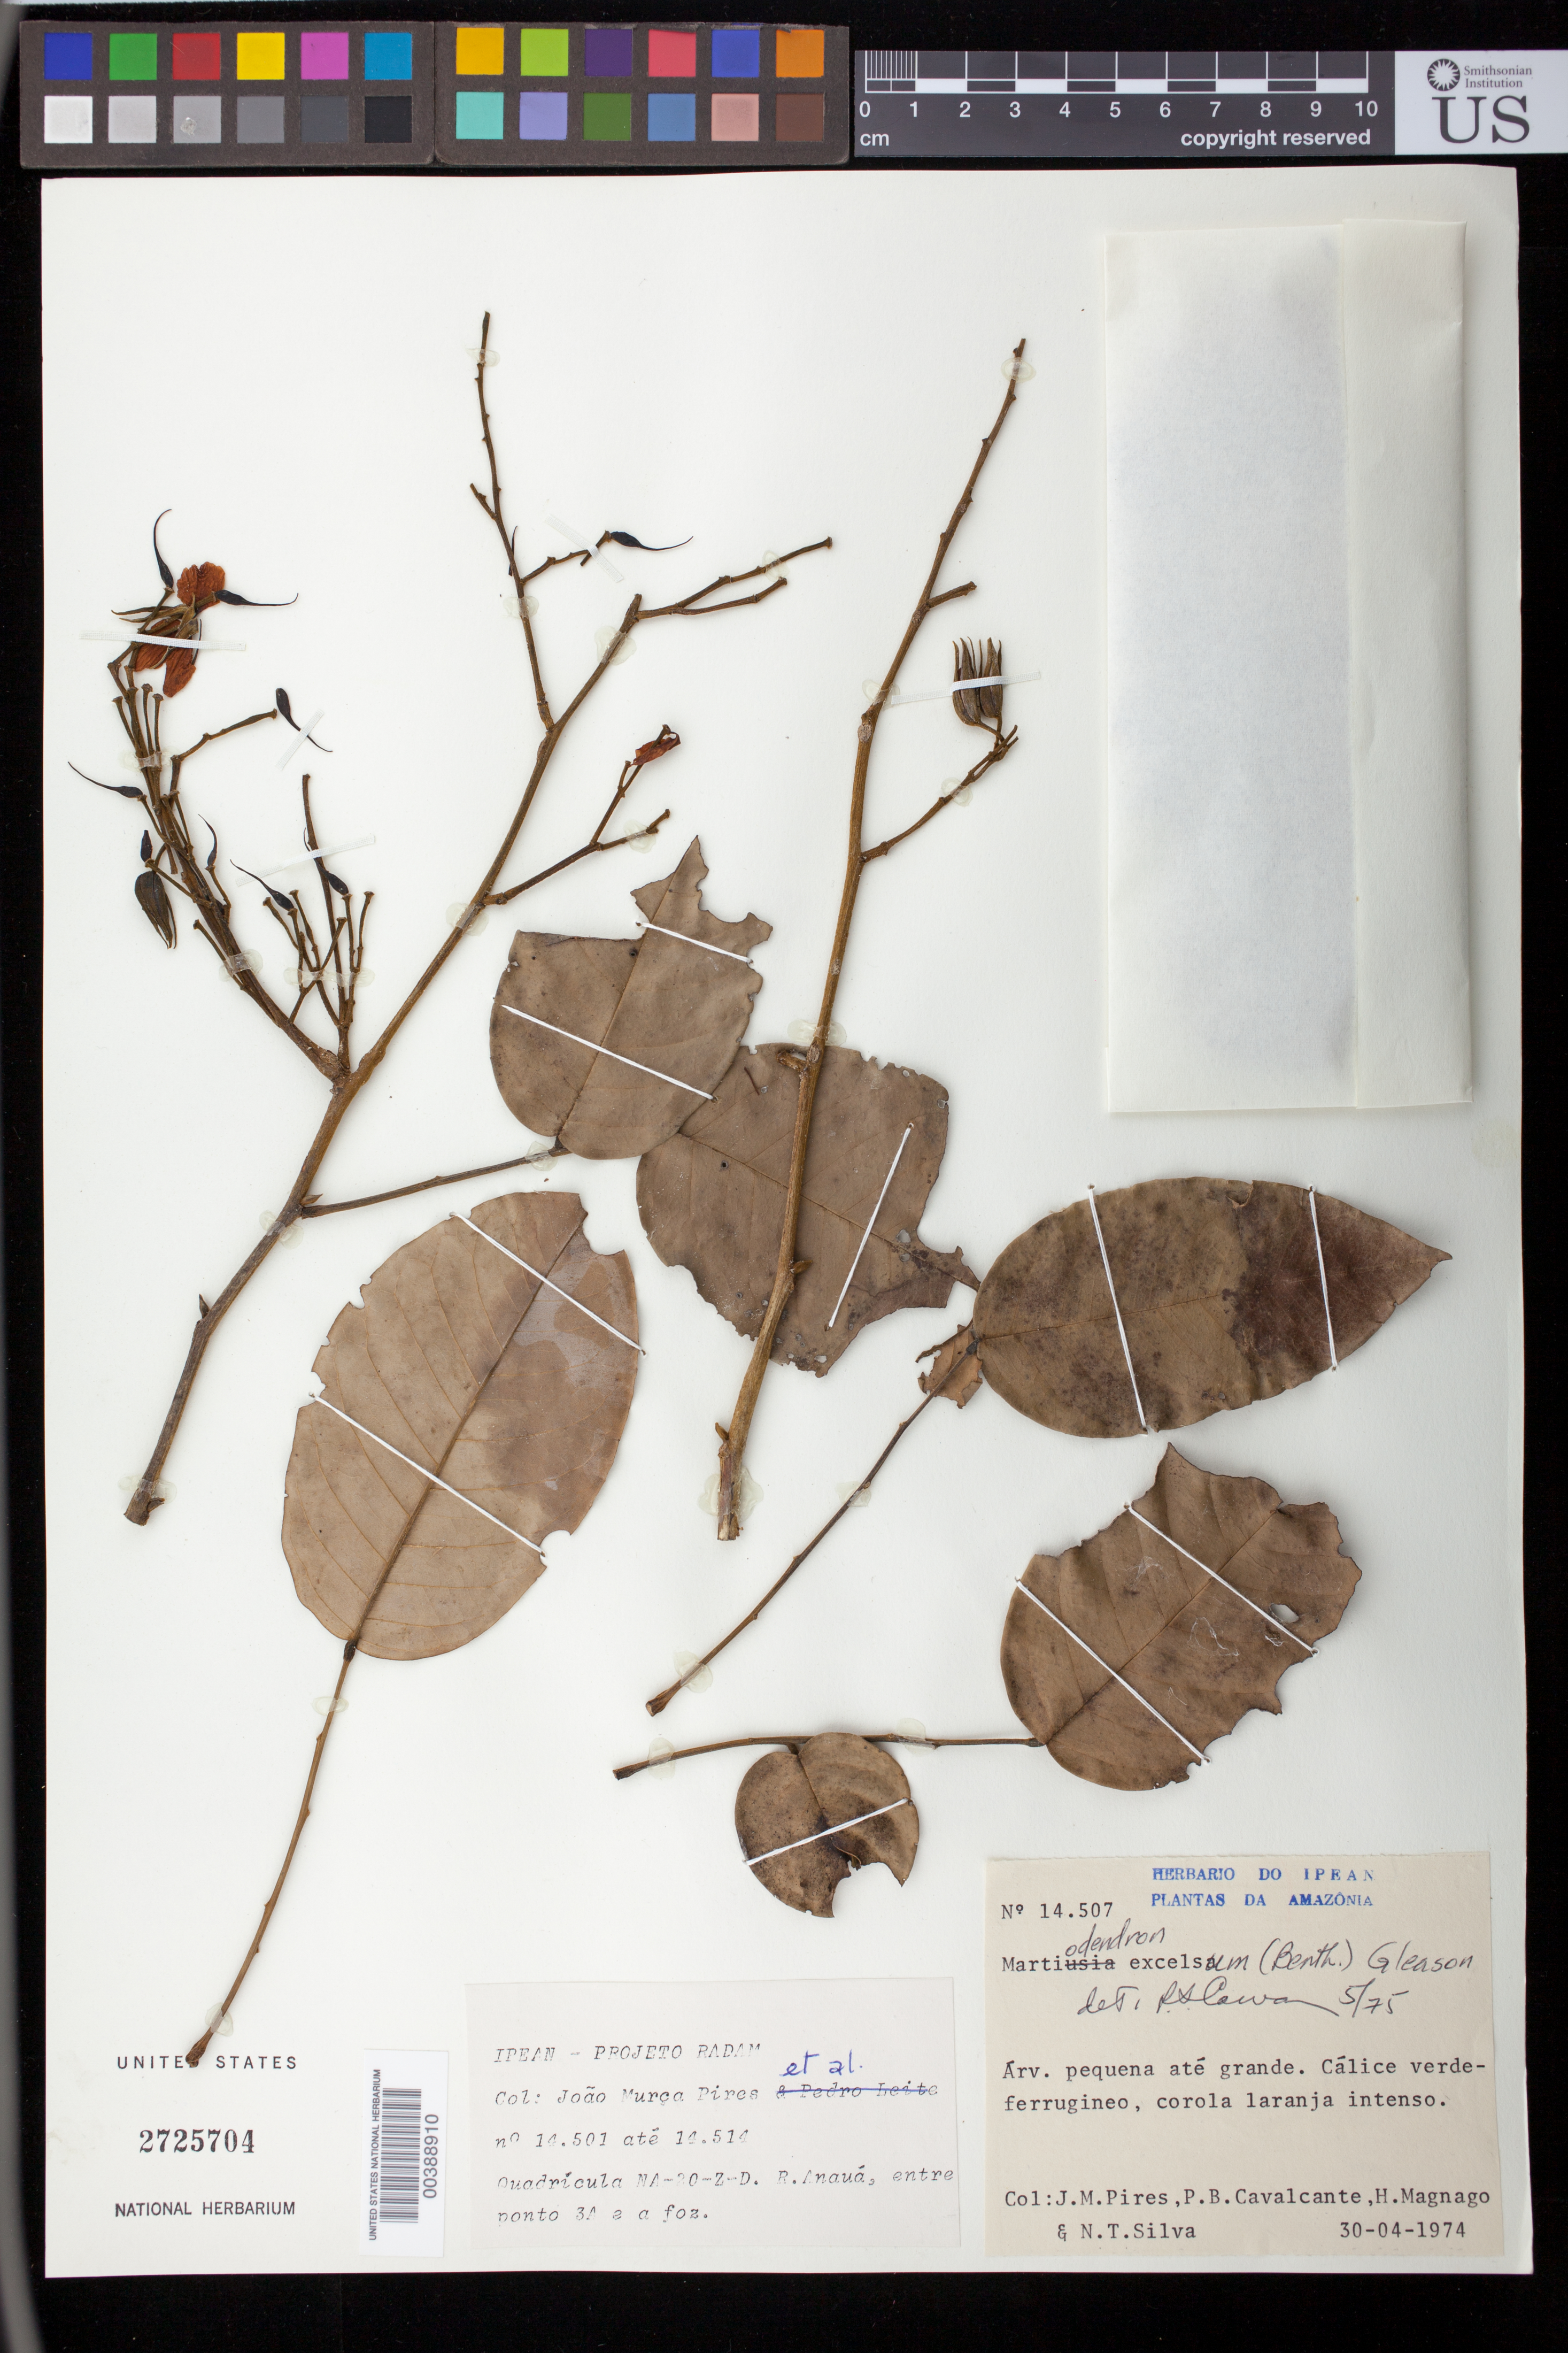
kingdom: Plantae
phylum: Tracheophyta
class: Magnoliopsida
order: Fabales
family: Fabaceae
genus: Martiodendron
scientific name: Martiodendron excelsum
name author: (Benth.) Gleason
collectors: J. M. Pires, P. B. Cavalcante, H. Magnago & N. T. Silva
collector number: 14507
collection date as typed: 30 Apr 1974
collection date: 1974-04-30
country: Brazil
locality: Quadricula NA-20-Z-D. R. Anauá, entre ponto 3A e a foz.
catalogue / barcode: US 2725704